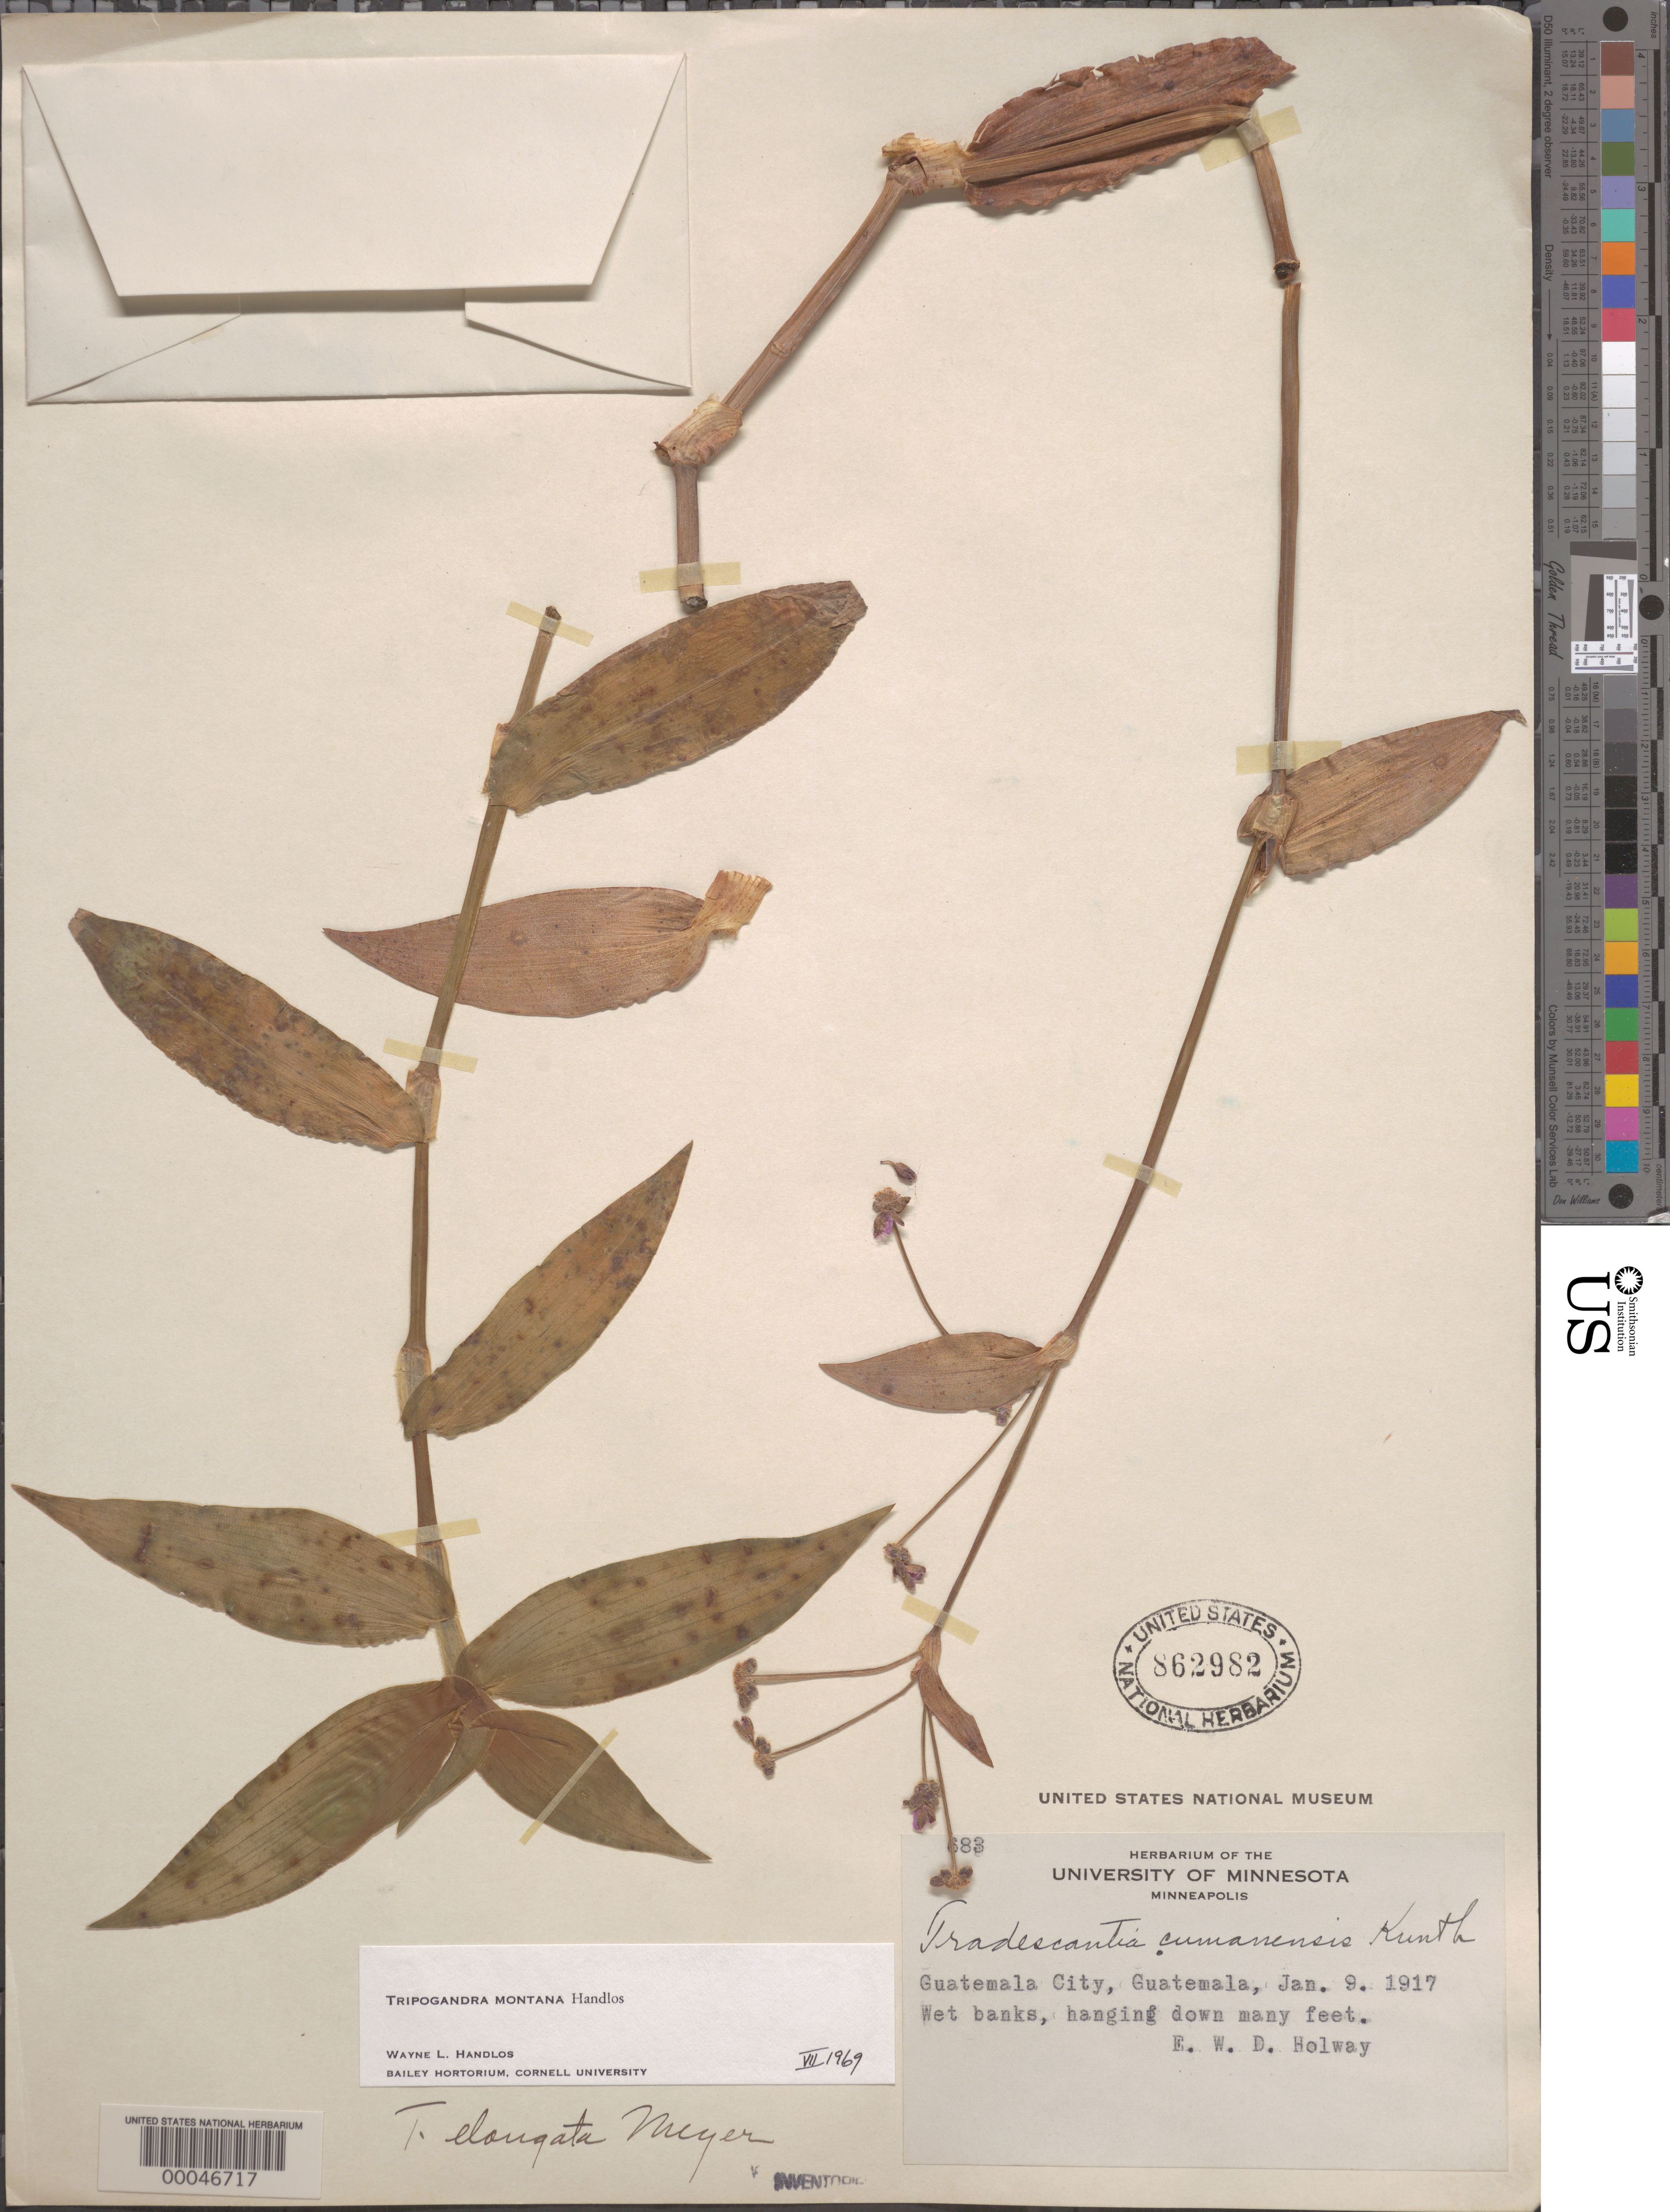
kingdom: Plantae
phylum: Tracheophyta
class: Liliopsida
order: Commelinales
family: Commelinaceae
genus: Tripogandra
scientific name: Tripogandra montana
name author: Handlos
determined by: Handlos, W. L.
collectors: E. W. D. Holway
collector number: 683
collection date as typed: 09 Jan 1917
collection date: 1917-01-09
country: Guatemala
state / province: El Quiché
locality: Guatemala city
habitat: Wet banks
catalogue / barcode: US 862982